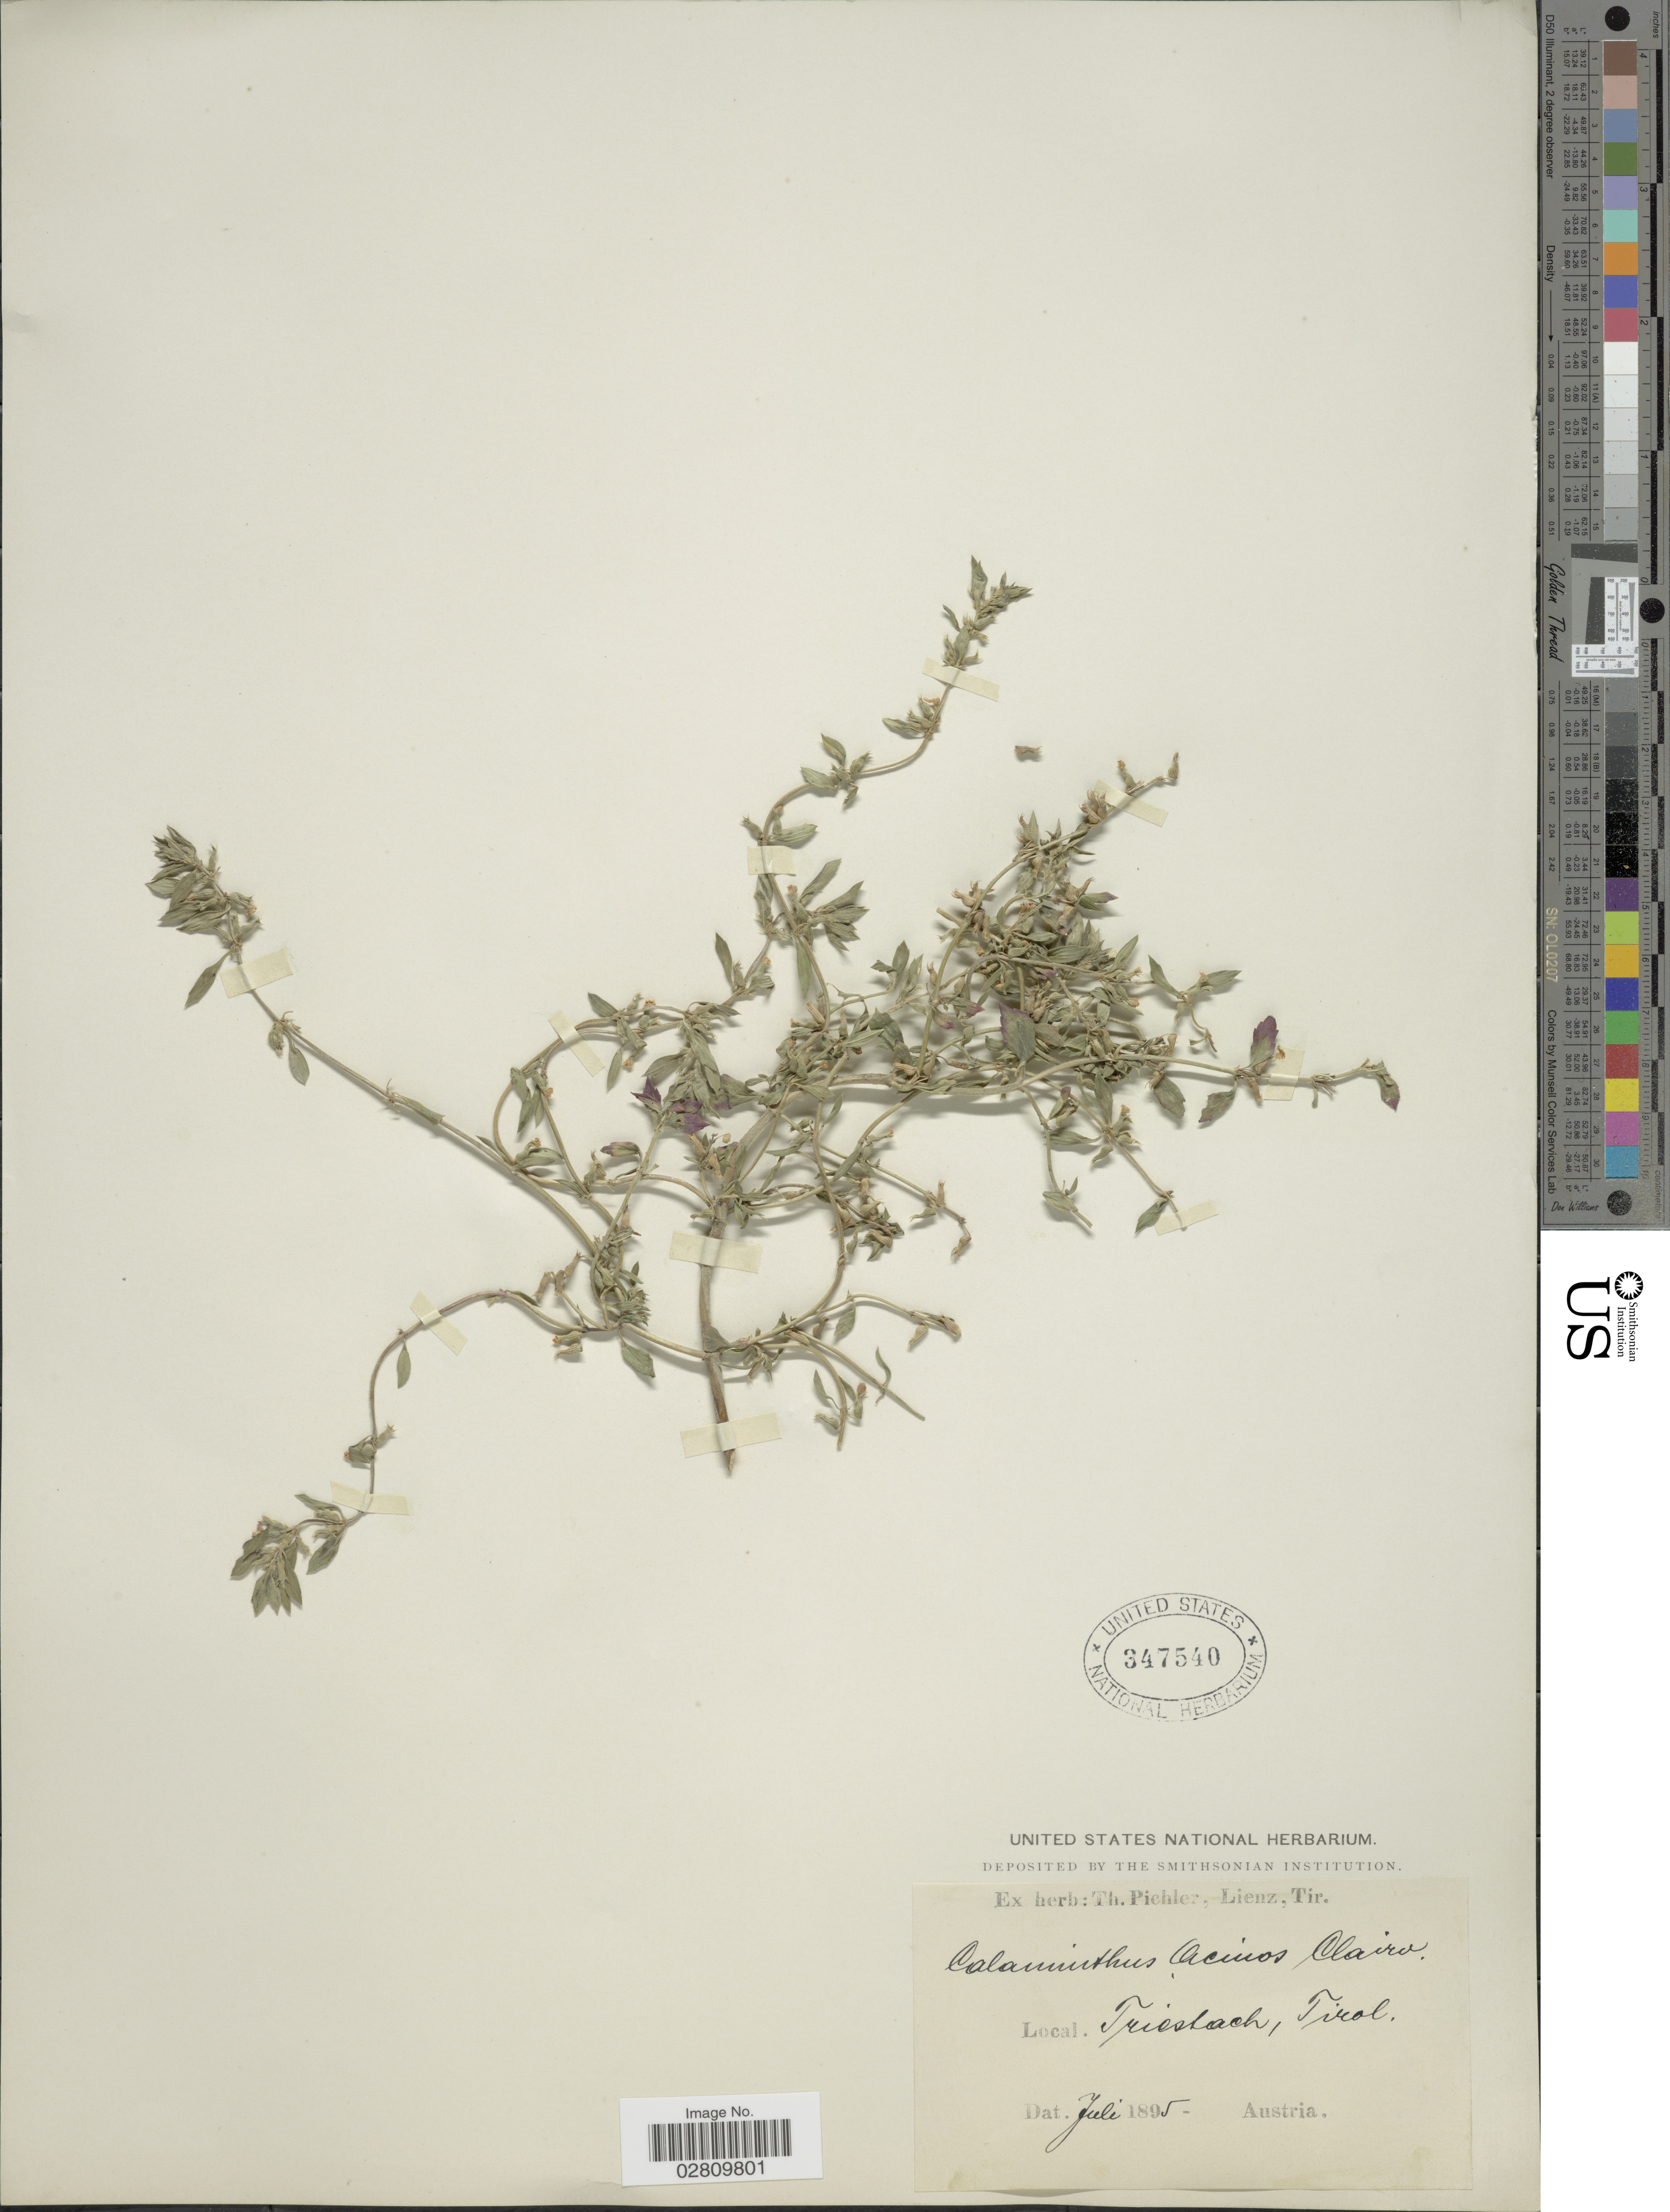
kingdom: Plantae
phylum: Tracheophyta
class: Magnoliopsida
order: Lamiales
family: Lamiaceae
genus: Acinos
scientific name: Acinos acinos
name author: (L.) Huth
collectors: ex herb. T. Pichler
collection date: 1895-07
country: Austria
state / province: Tirol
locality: Triesbach, Tirol.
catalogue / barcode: US 347540